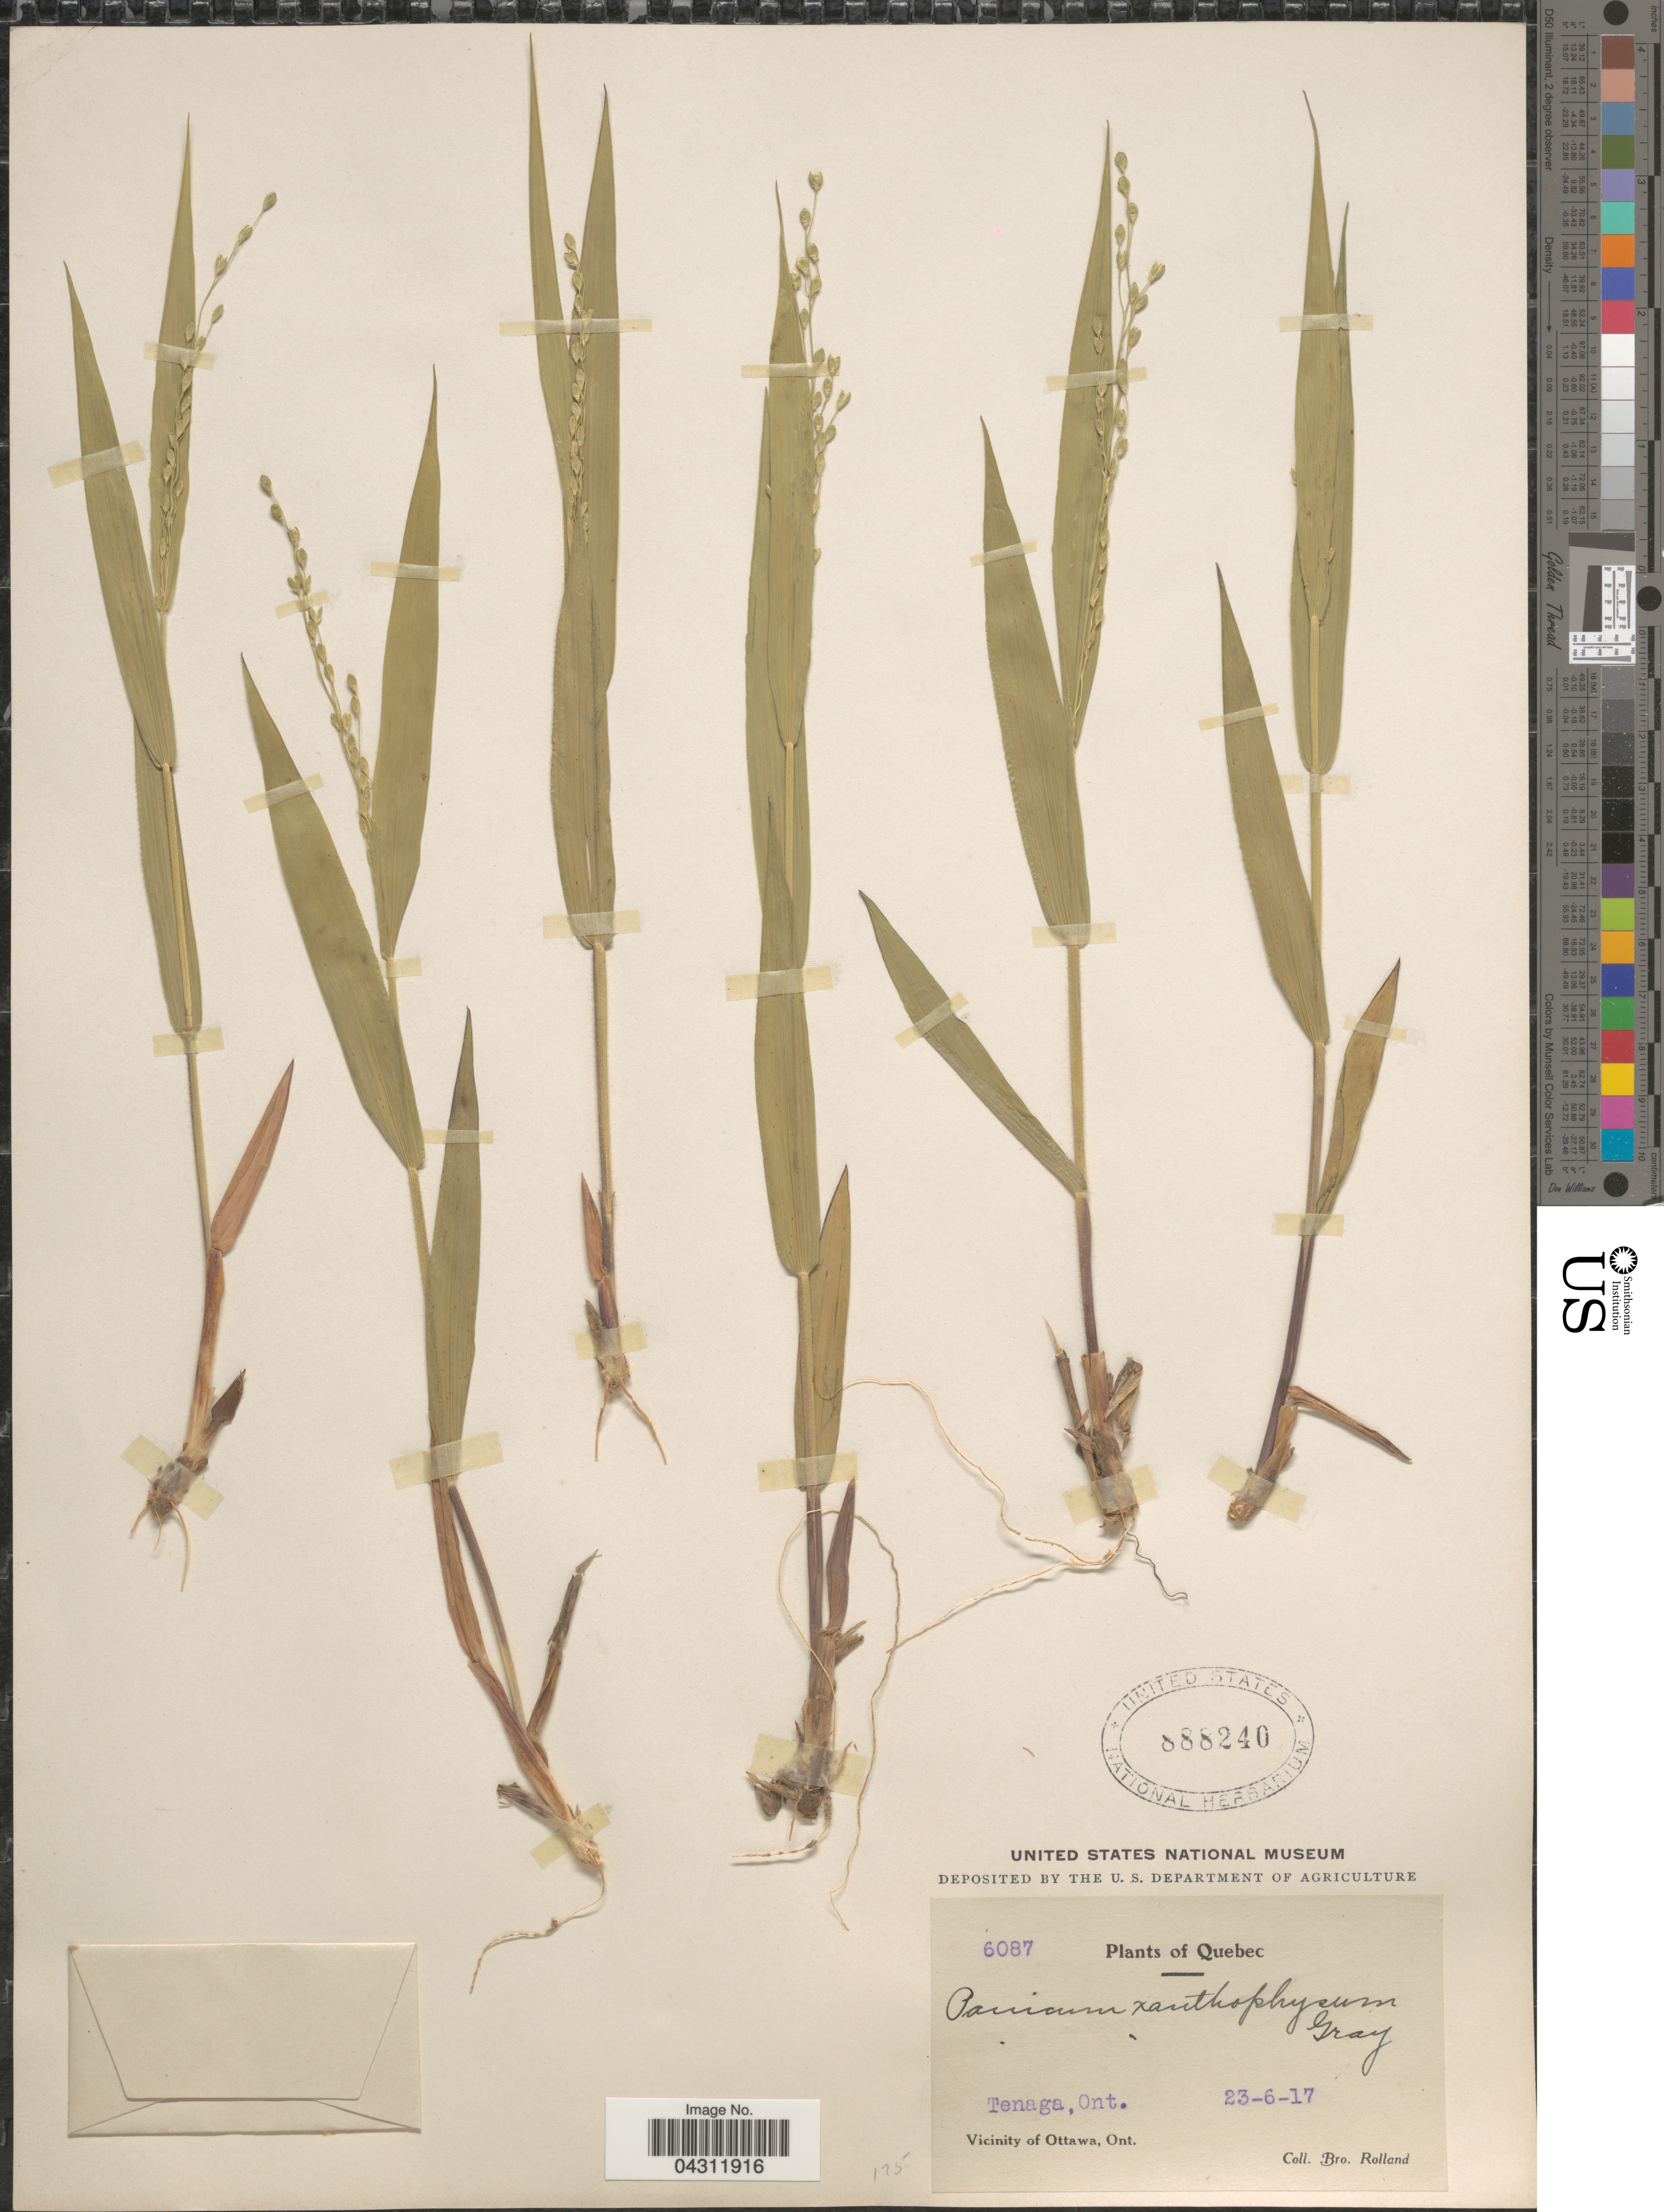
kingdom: Plantae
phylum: Tracheophyta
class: Liliopsida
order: Poales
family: Poaceae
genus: Dichanthelium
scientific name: Dichanthelium xanthophysum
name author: (A. Gray) Freckmann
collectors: B. Rolland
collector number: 6087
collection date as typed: Transcribed d/m/y: 23/6/17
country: Canada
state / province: Ontario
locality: Tenaga. Vicinity of Ottawa.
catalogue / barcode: US 888240